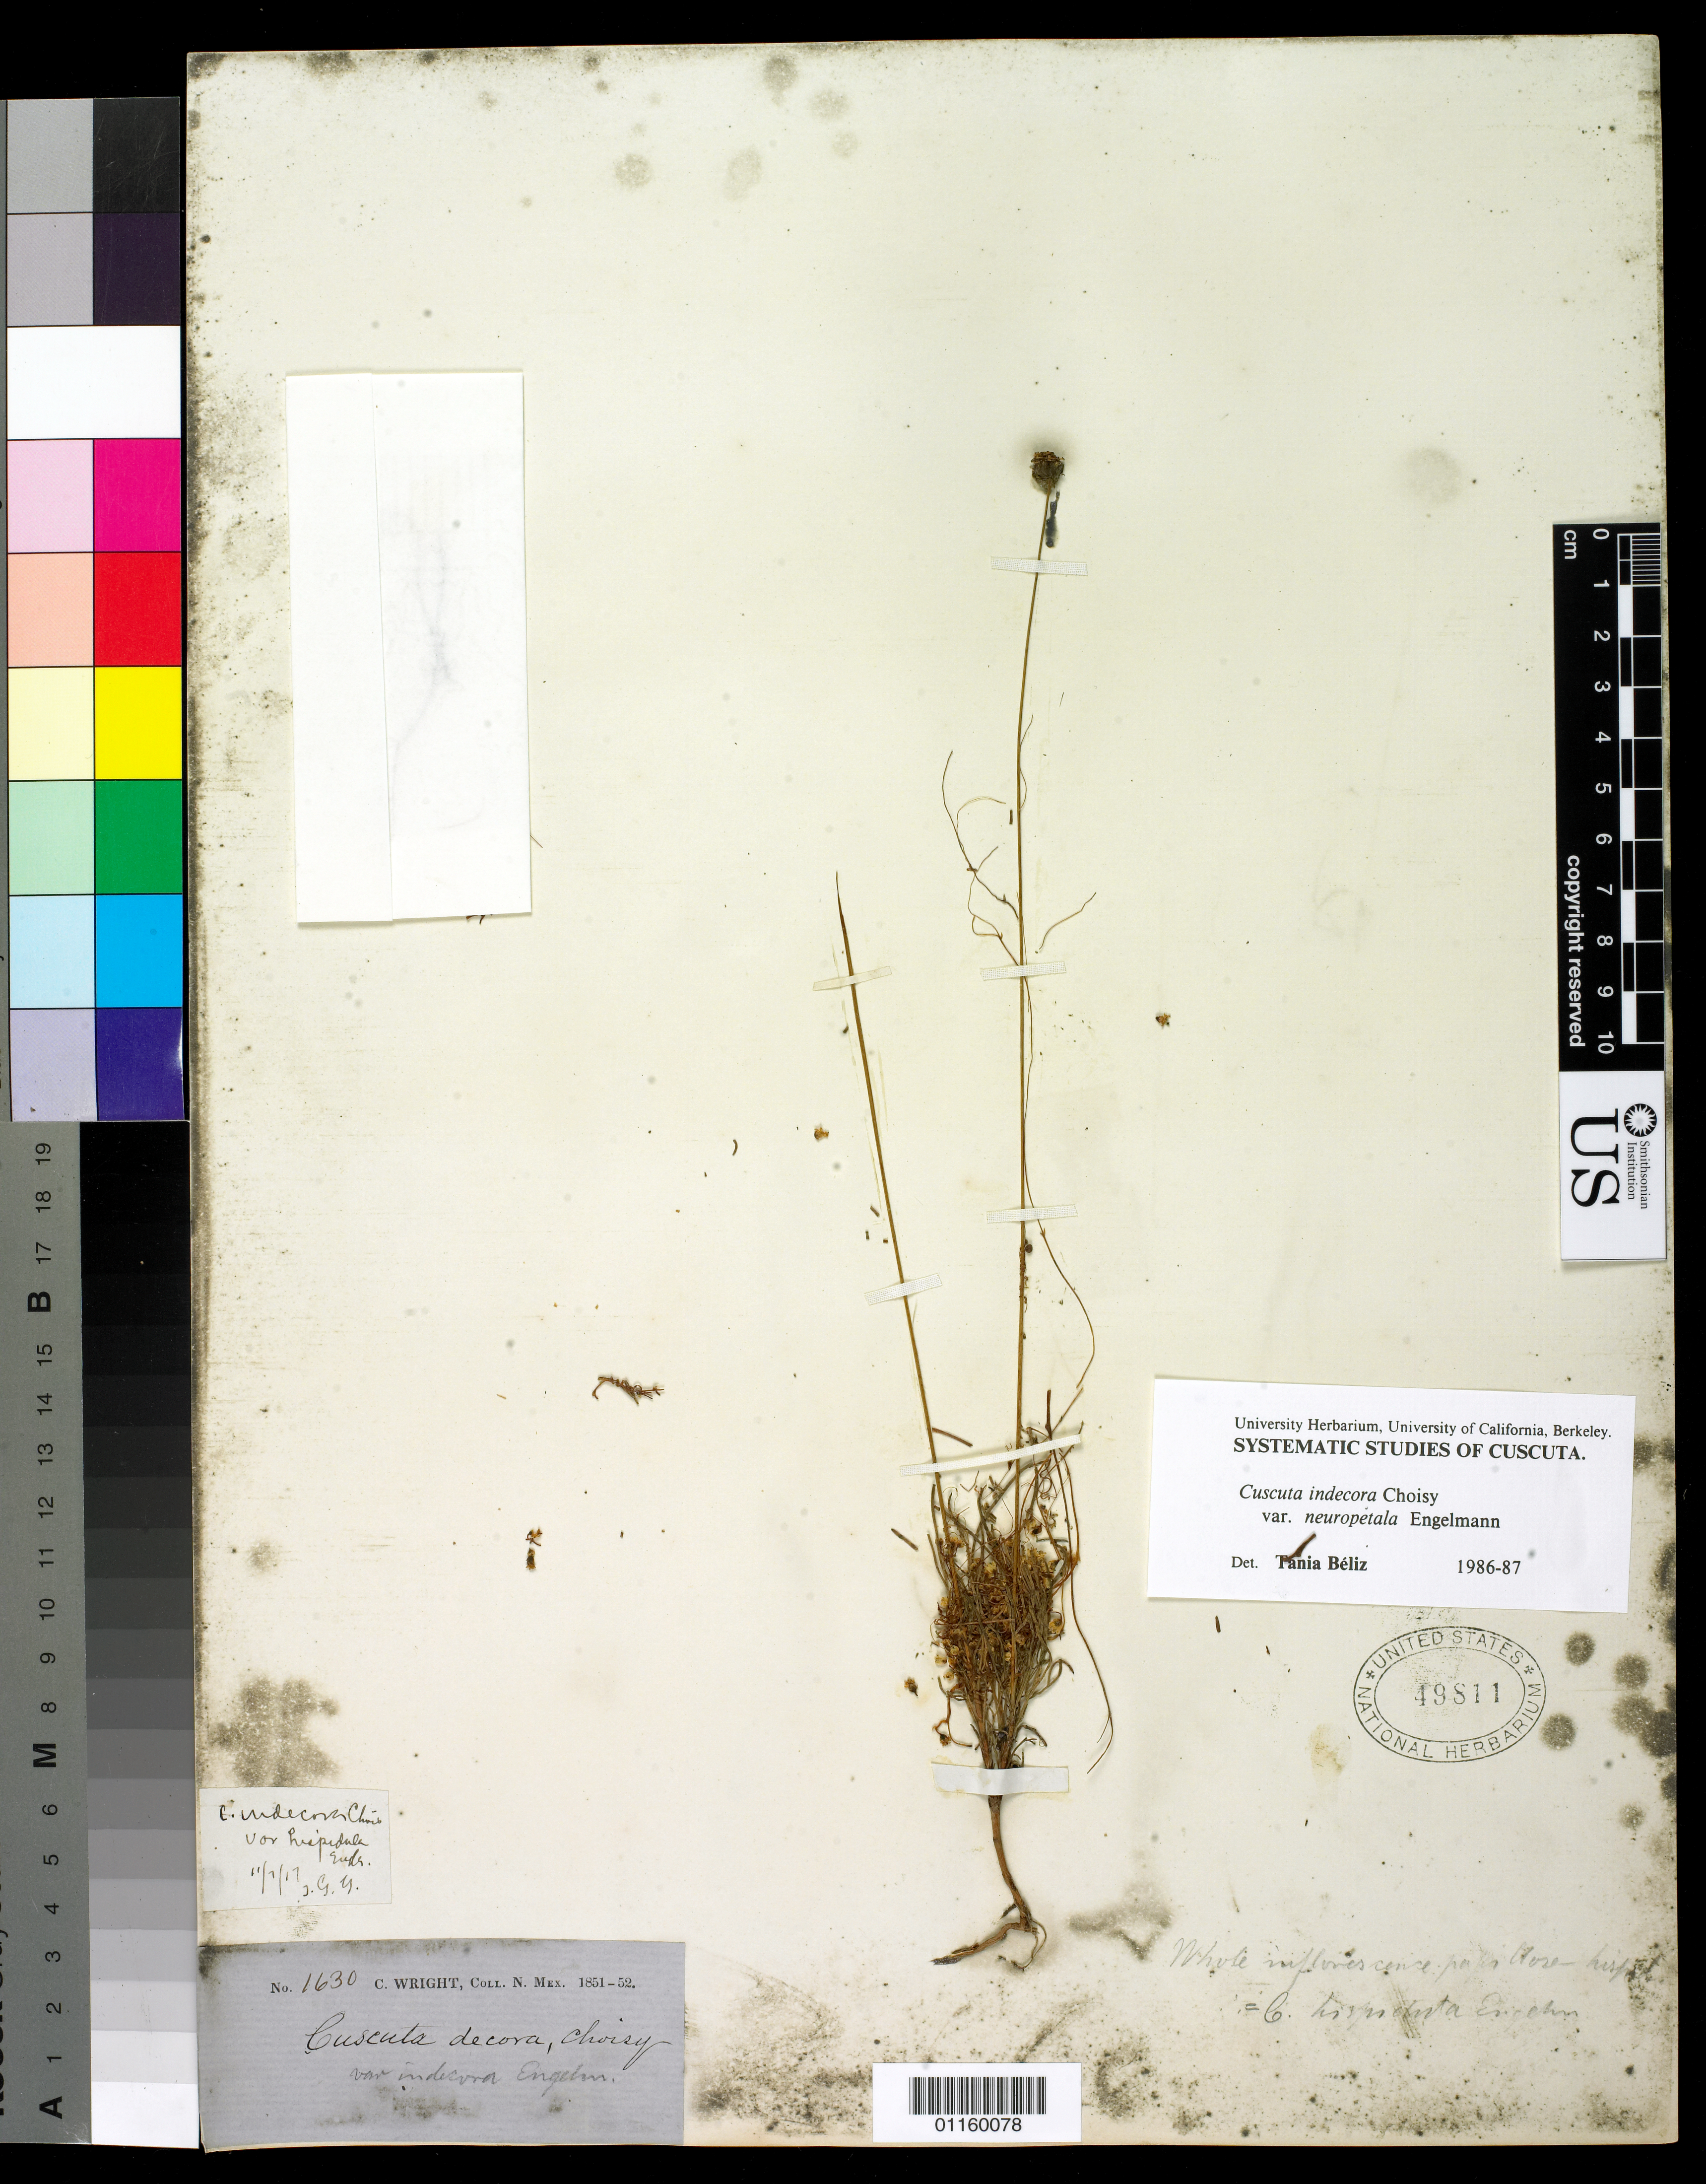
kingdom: Plantae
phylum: Tracheophyta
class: Magnoliopsida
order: Solanales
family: Convolvulaceae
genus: Cuscuta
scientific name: Cuscuta indecora var. neuropetala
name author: (Engelm.) Hitchc.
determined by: Béliz, T.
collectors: C. Wright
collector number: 1630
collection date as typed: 1851 to -- --- 1852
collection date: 1851/1852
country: United States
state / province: New Mexico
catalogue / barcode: US 49811